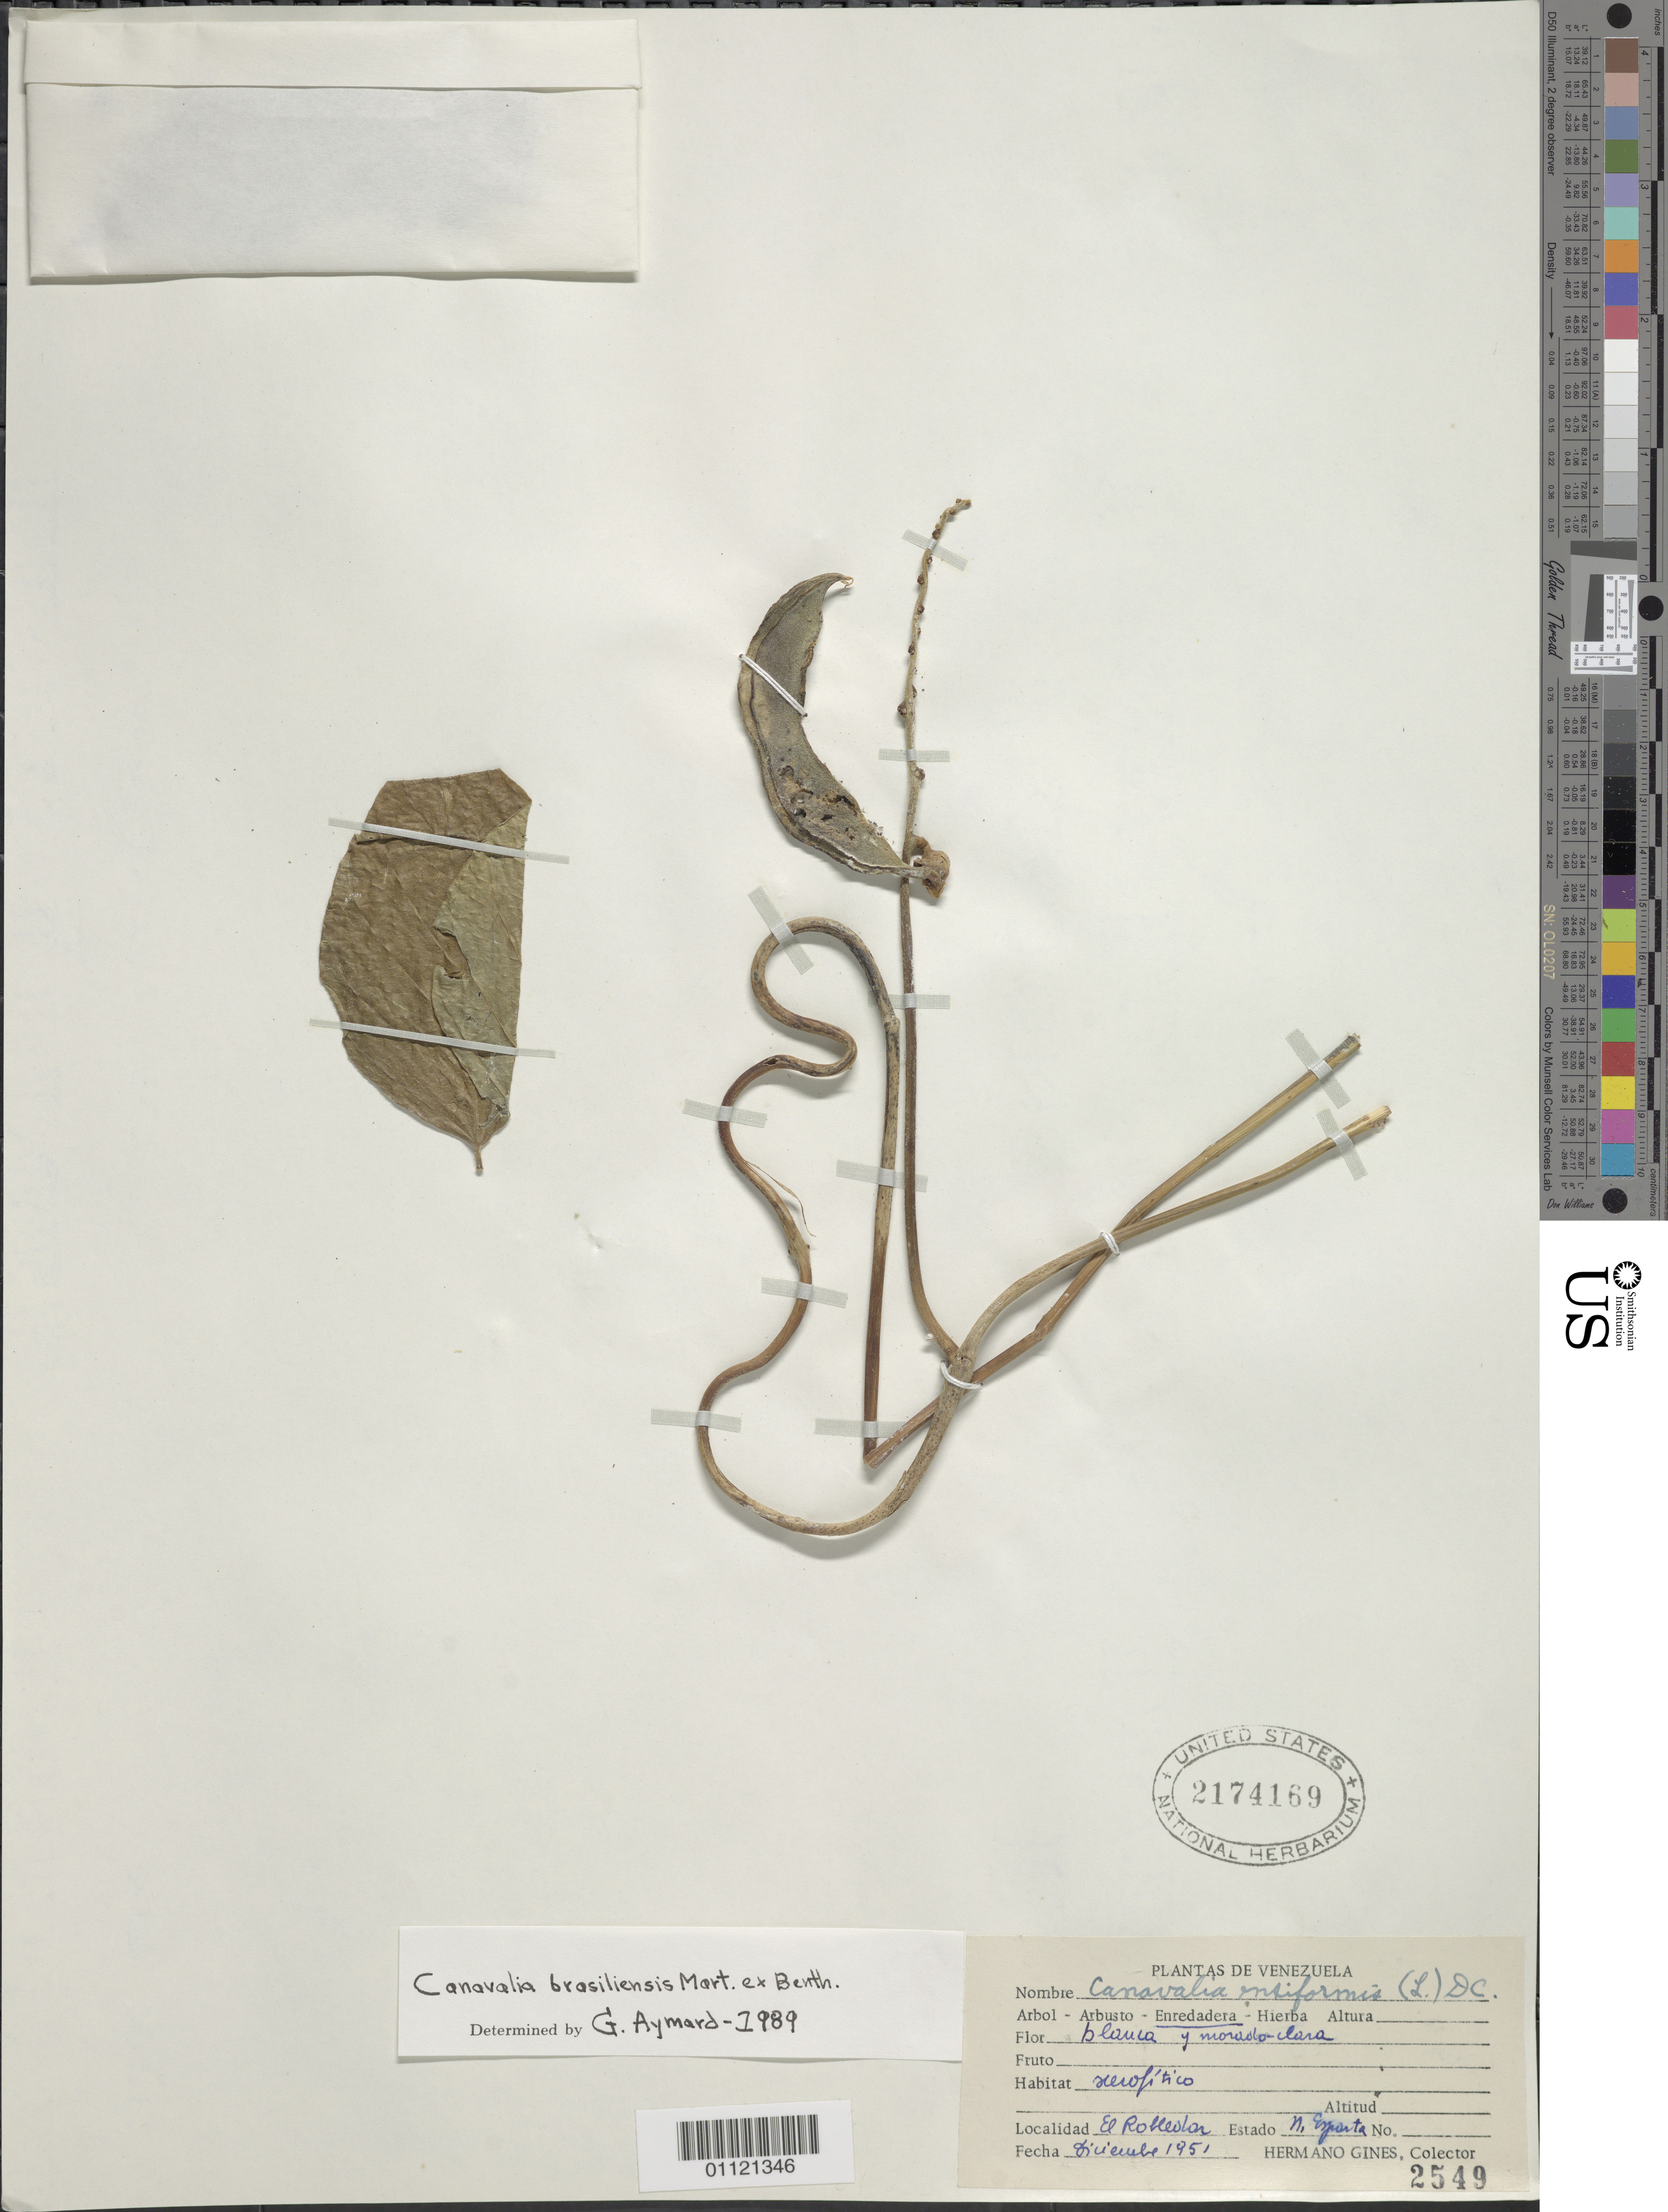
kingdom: Plantae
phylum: Tracheophyta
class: Magnoliopsida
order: Fabales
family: Fabaceae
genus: Canavalia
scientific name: Canavalia brasiliensis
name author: Mart. ex Benth.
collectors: Bro. Gines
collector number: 2549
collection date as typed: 01 Dec 1951 to 31 Dec 1951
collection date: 1951-12-01/1951-12-31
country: Venezuela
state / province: Nueva Esparta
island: Margarita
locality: El Robledal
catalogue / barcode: US 2174169